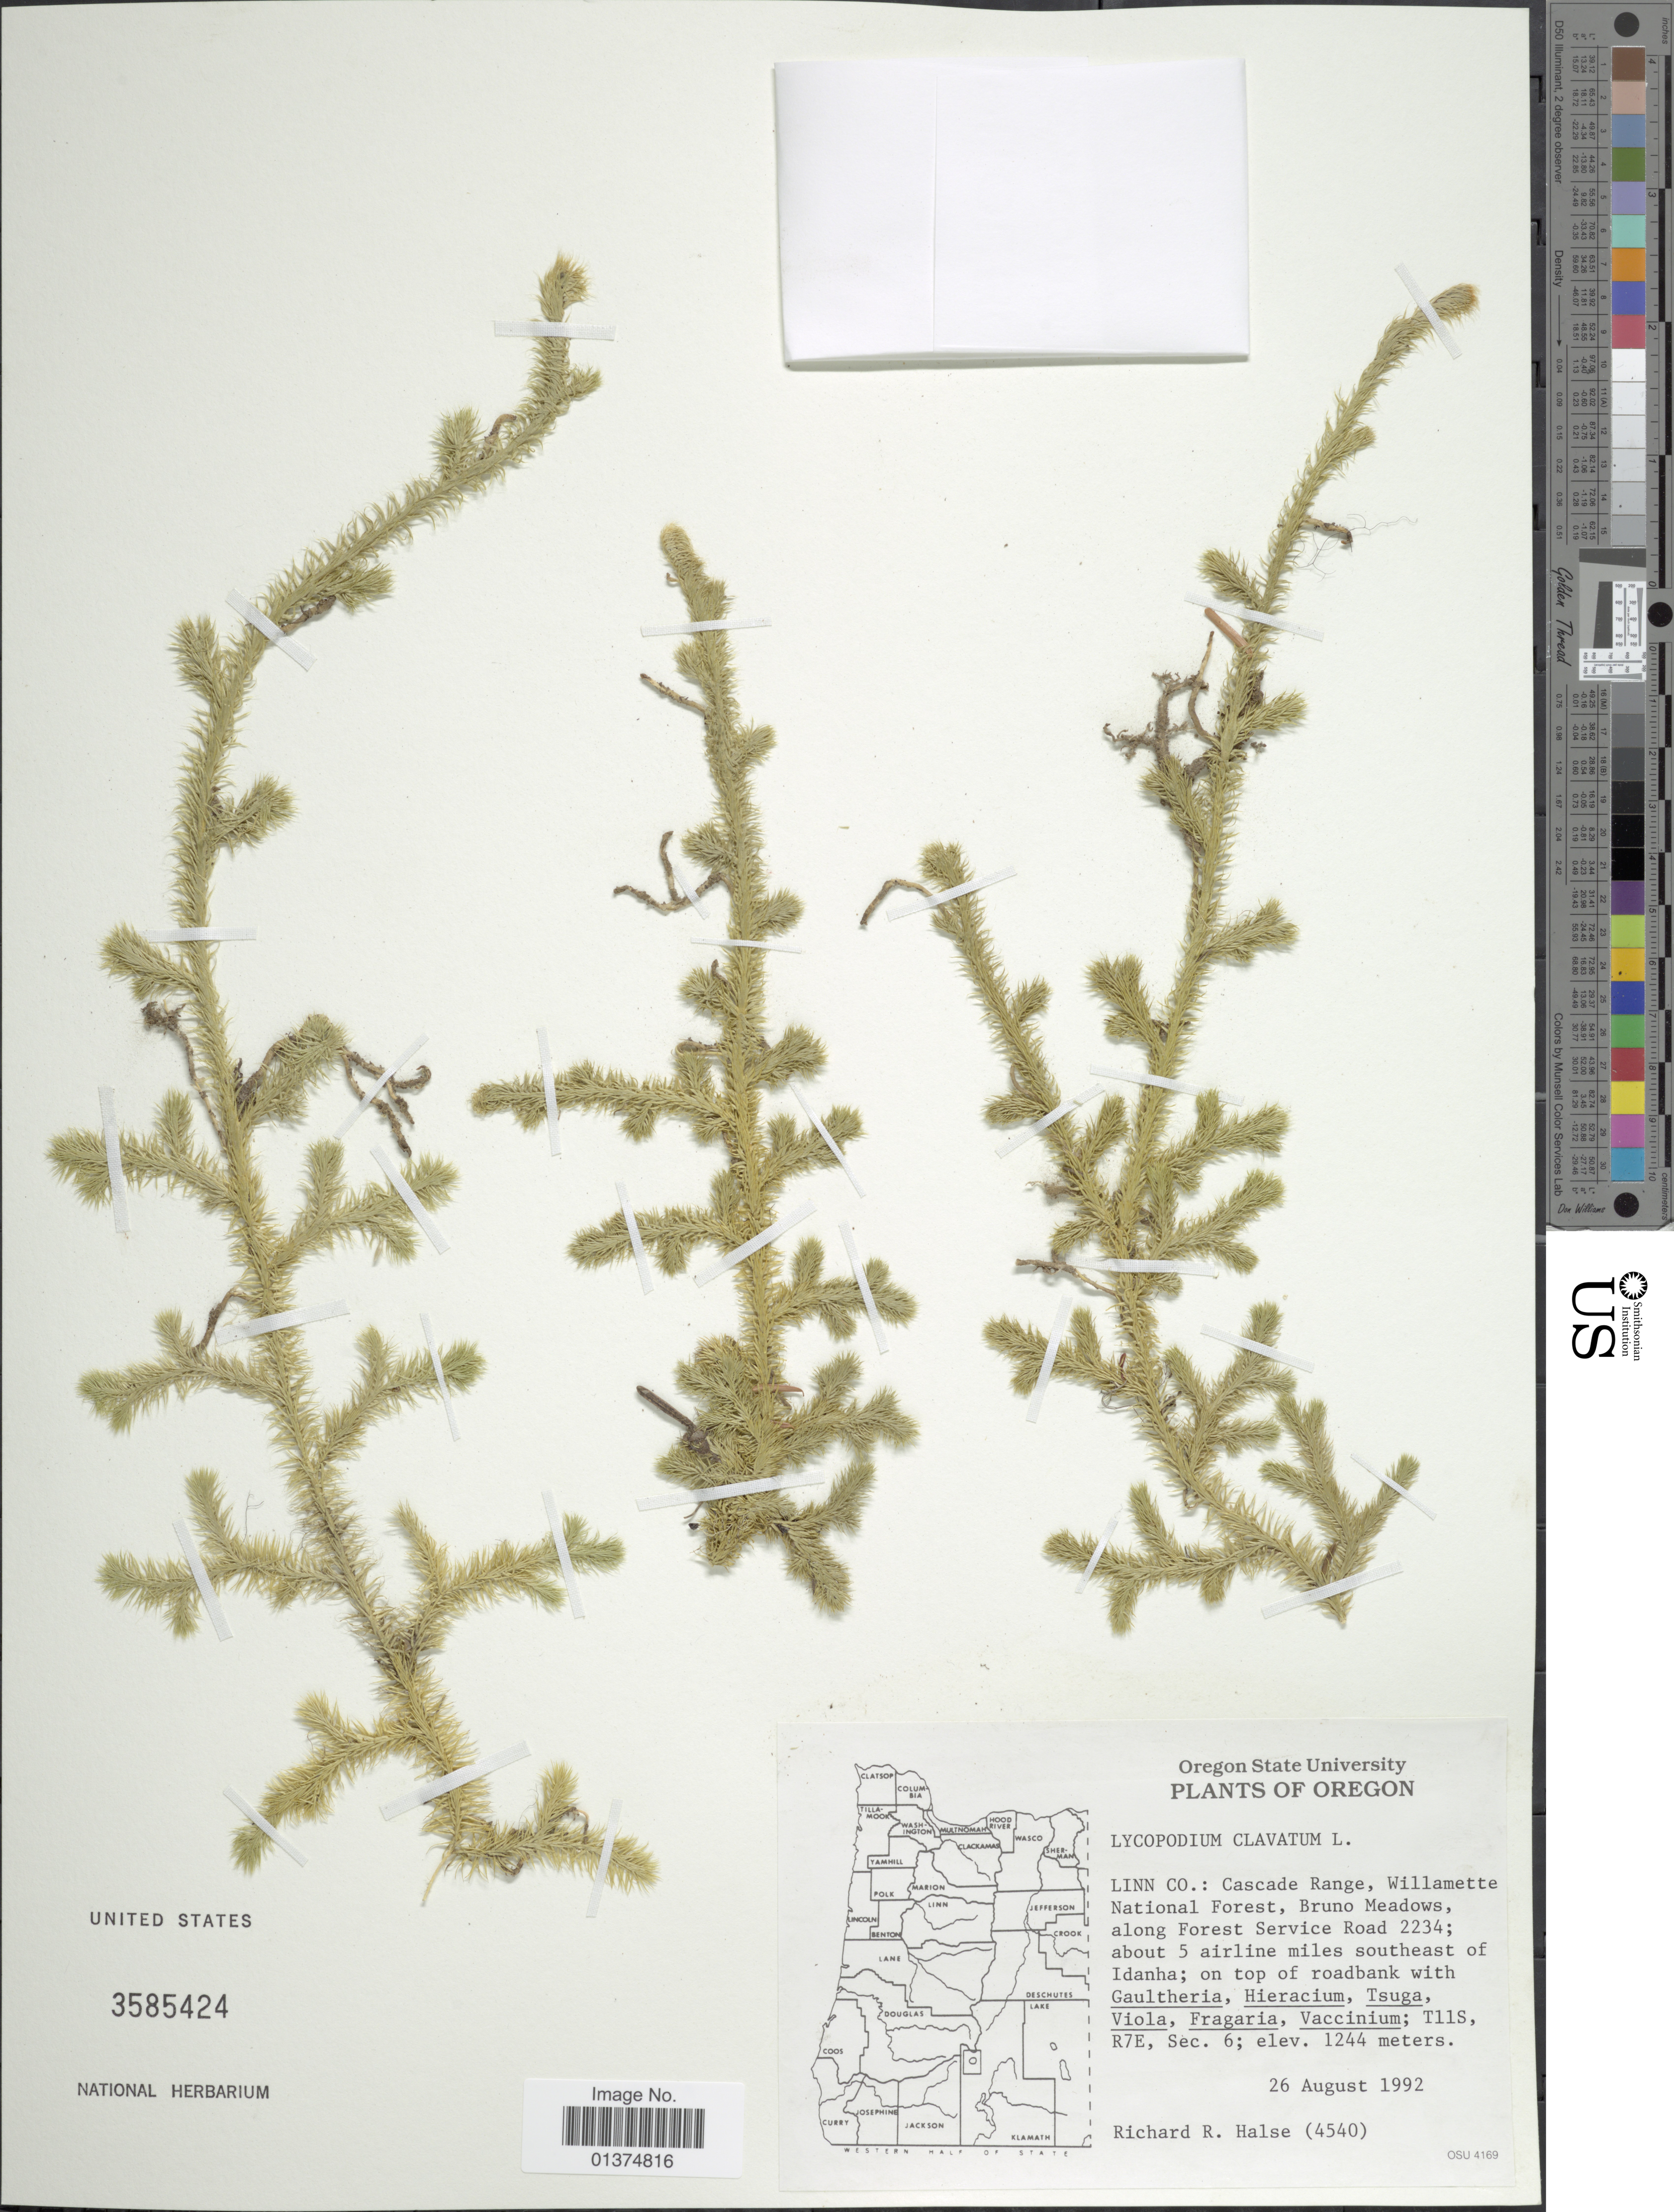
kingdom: Plantae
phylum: Tracheophyta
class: Lycopodiopsida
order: Lycopodiales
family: Lycopodiaceae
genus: Lycopodium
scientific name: Lycopodium clavatum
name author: L.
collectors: R. Halse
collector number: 4540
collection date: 1992-08-26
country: United States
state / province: Oregon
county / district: Linn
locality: Linn Co: cascade Range,Willamette National Forest, Bruno Meadows, along Forest Service Road 2234; about 5 airline miles southeast of Idanha, T11S, R7E, Sec. 6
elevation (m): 1244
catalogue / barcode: US 3585424